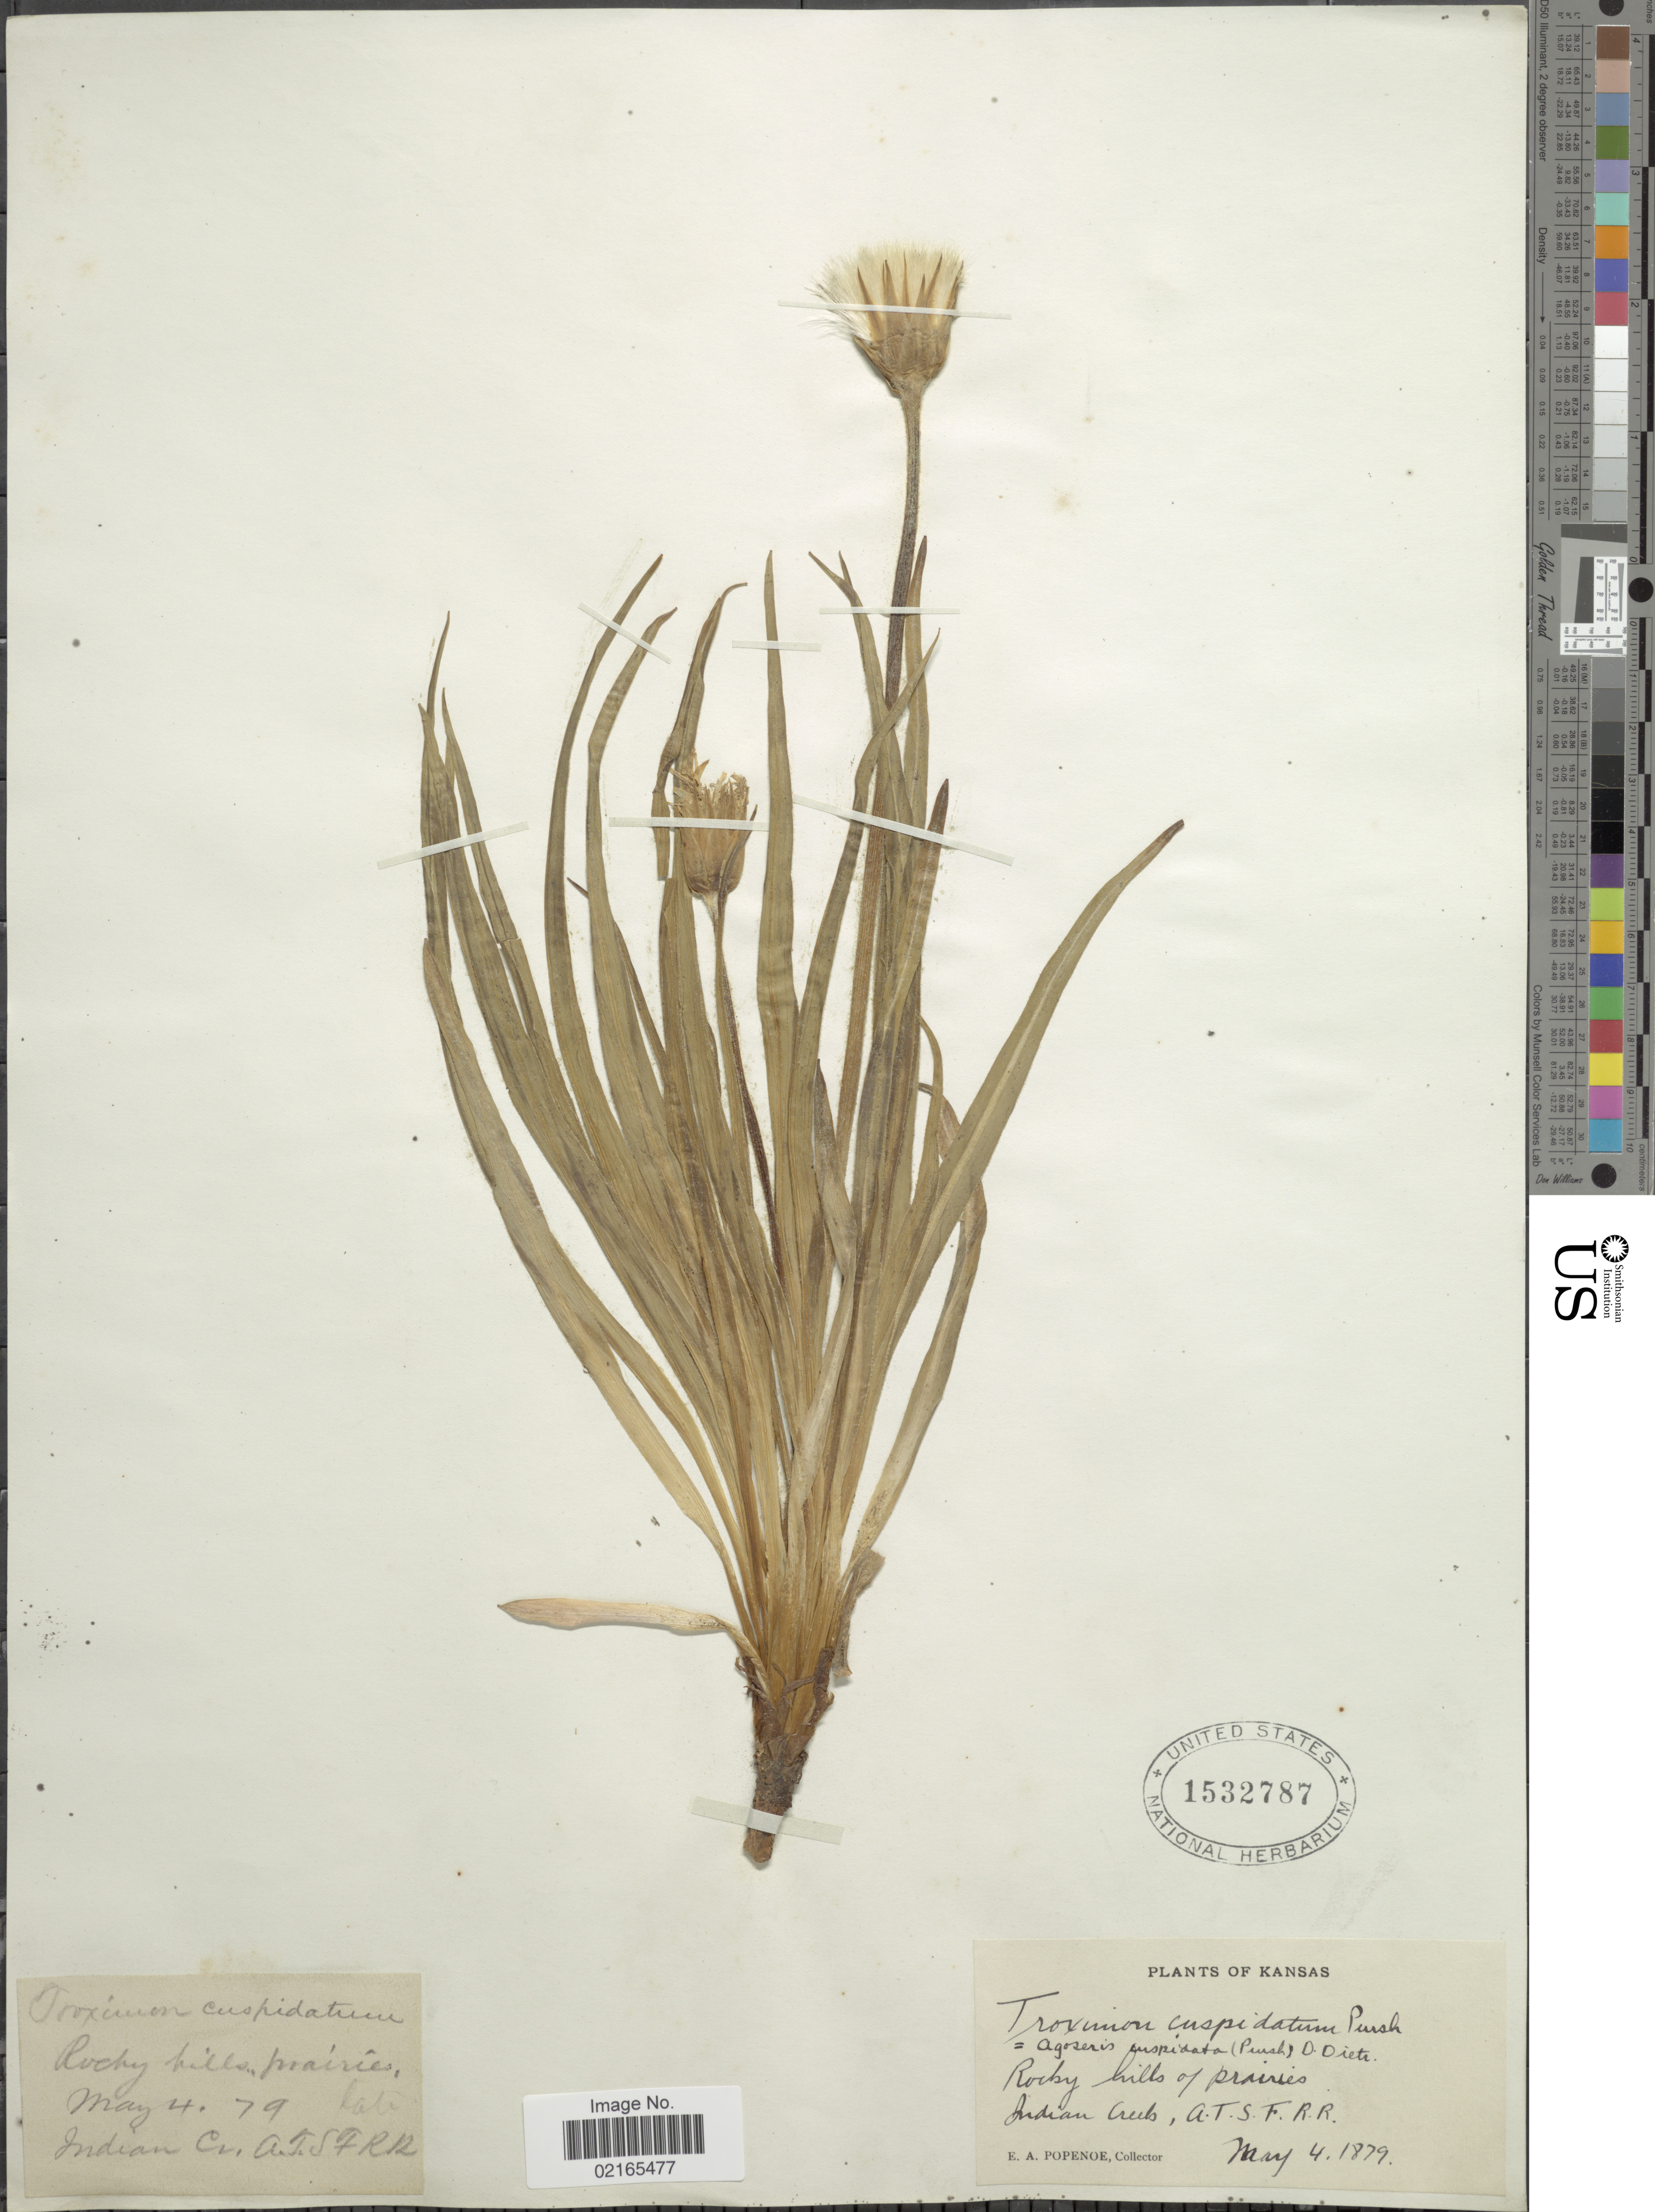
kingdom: Plantae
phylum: Tracheophyta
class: Magnoliopsida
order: Asterales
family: Asteraceae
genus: Nothocalais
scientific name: Nothocalais cuspidata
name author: (Pursh) Greene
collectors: E. A. Popenoe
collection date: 1879-05-04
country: United States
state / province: Kansas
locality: Rocky hills, prairies, Indian Creek, A.T.S., F.R.R.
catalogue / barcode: US 1532787